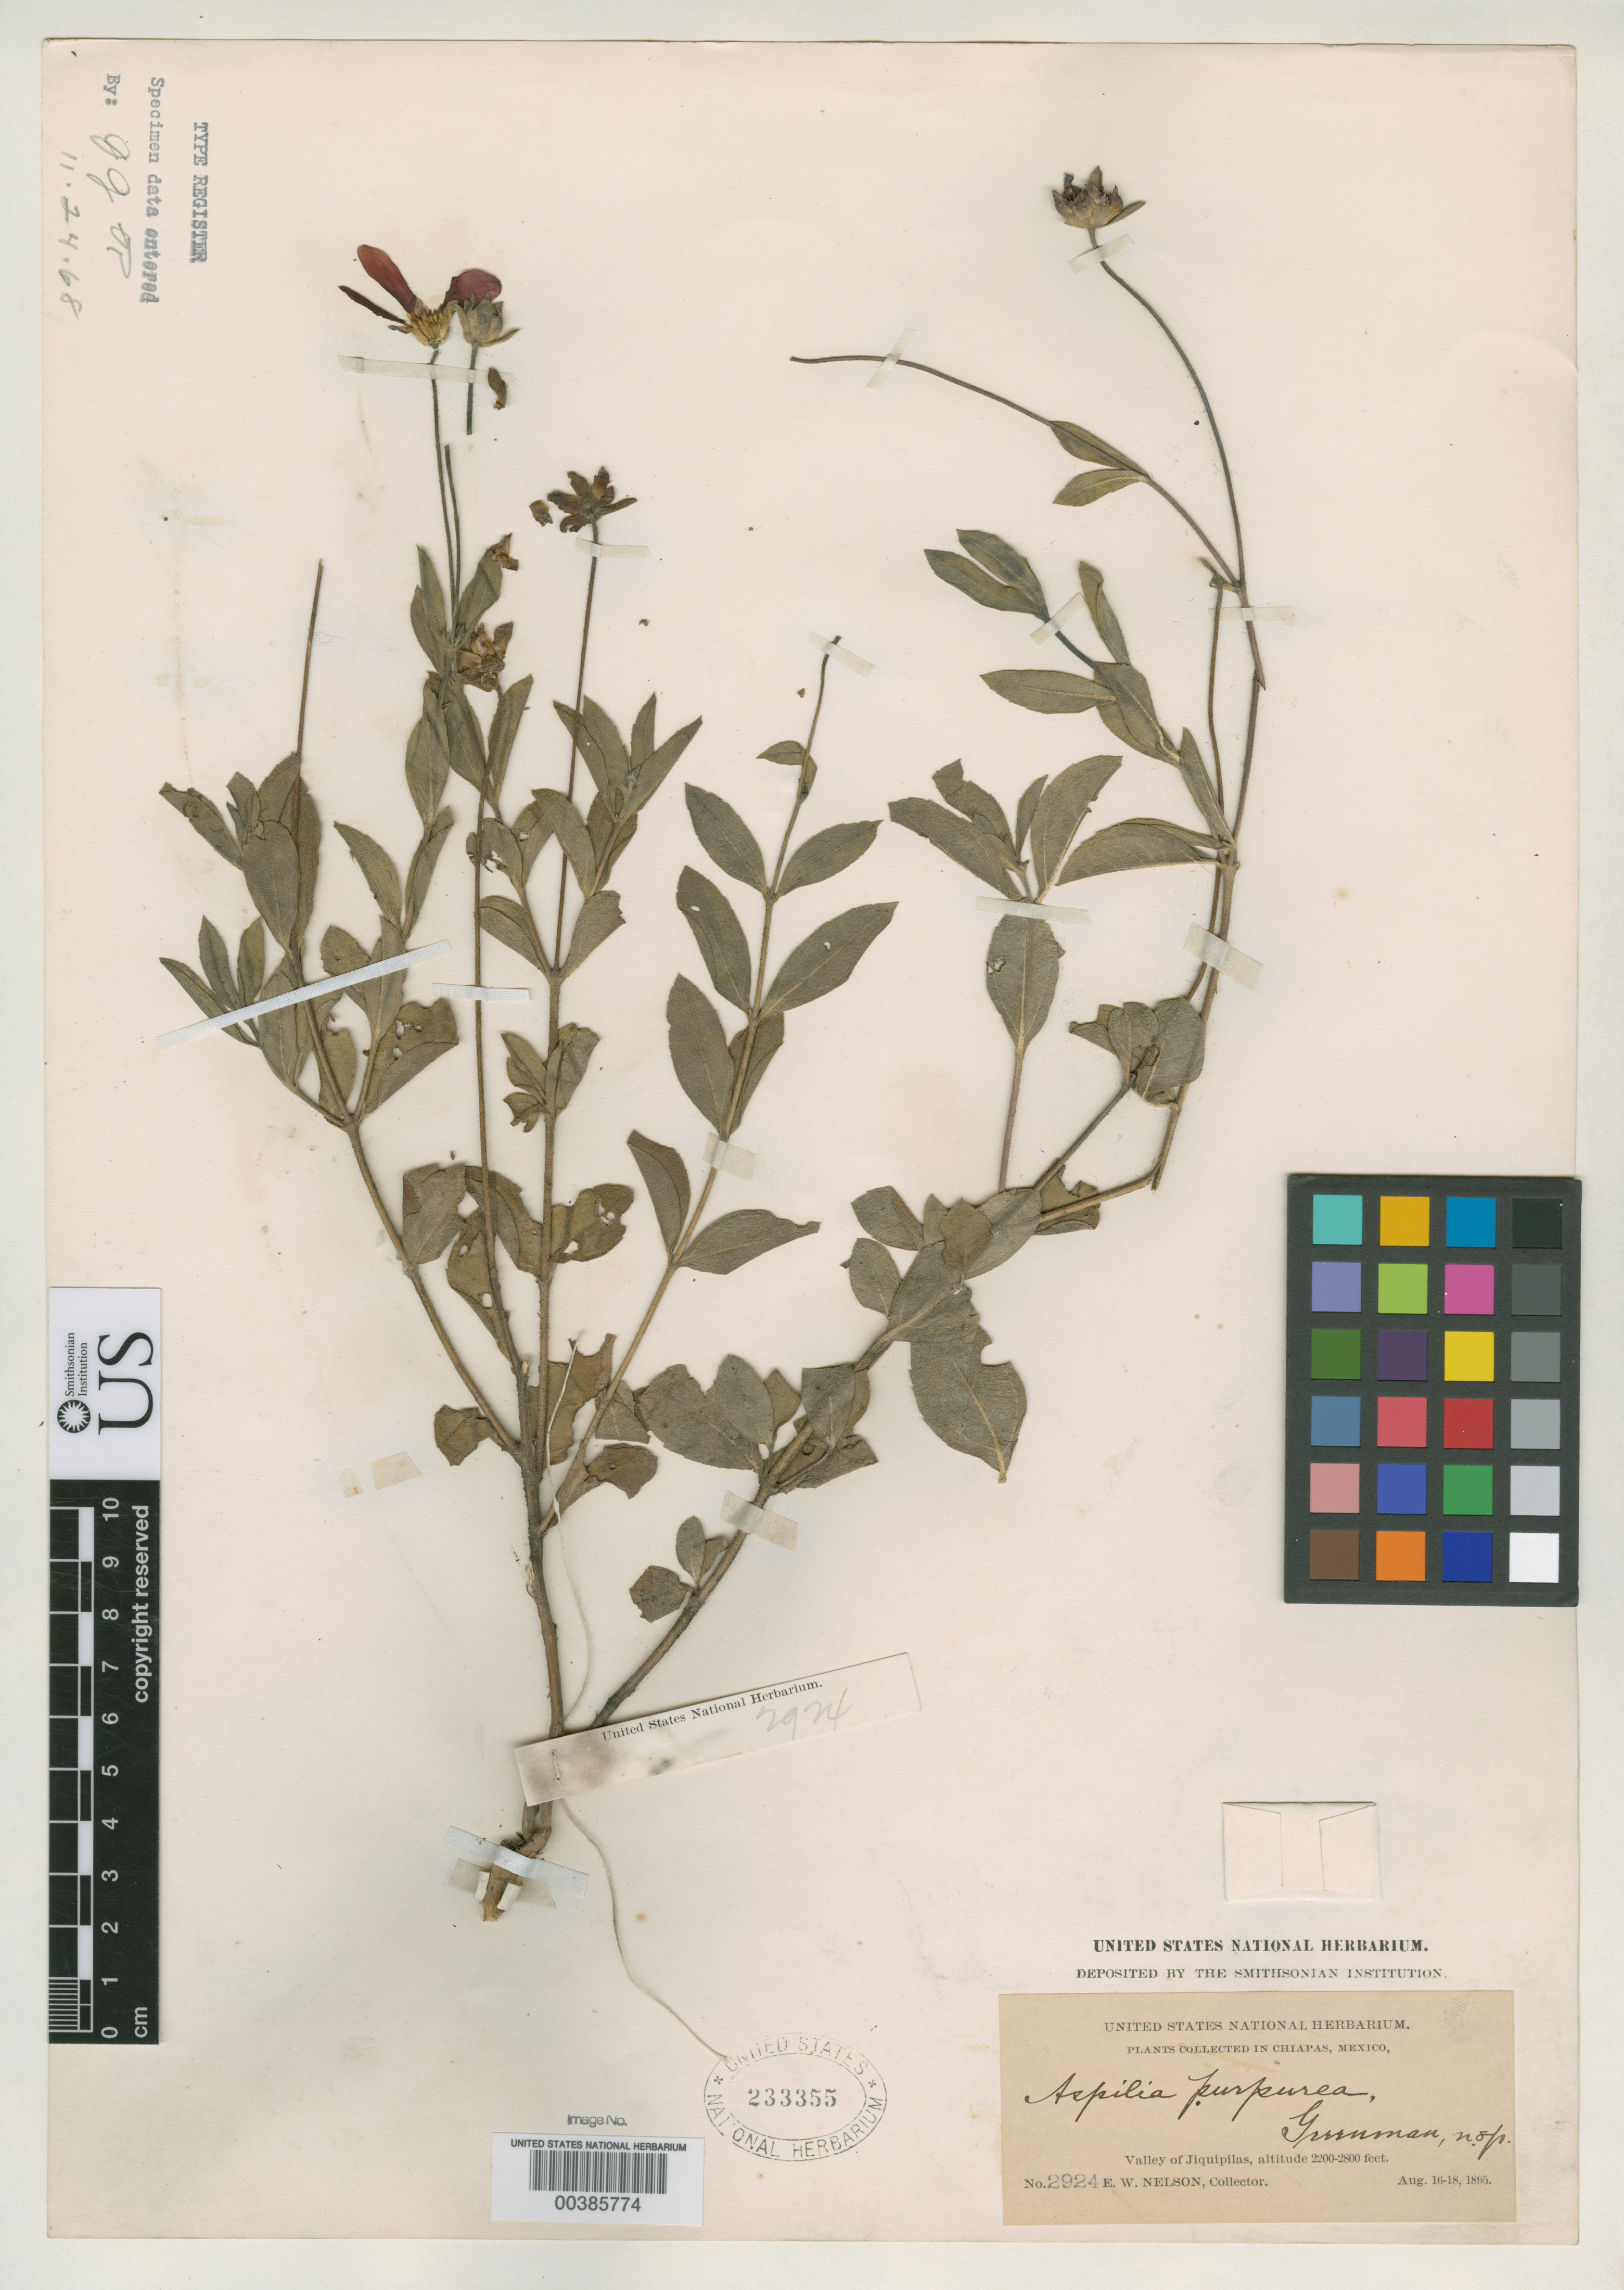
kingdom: Plantae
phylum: Tracheophyta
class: Magnoliopsida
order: Asterales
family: Asteraceae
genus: Aspilia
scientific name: Aspilia purpurea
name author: Greenm.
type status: Type Collection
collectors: E. W. Nelson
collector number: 2924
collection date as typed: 16 Aug 1895 to 18 Aug 1895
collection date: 1895-08-16/1895-08-18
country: Mexico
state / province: Chiapas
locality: Valley of Jiquipilas.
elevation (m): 671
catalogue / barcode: US 233355